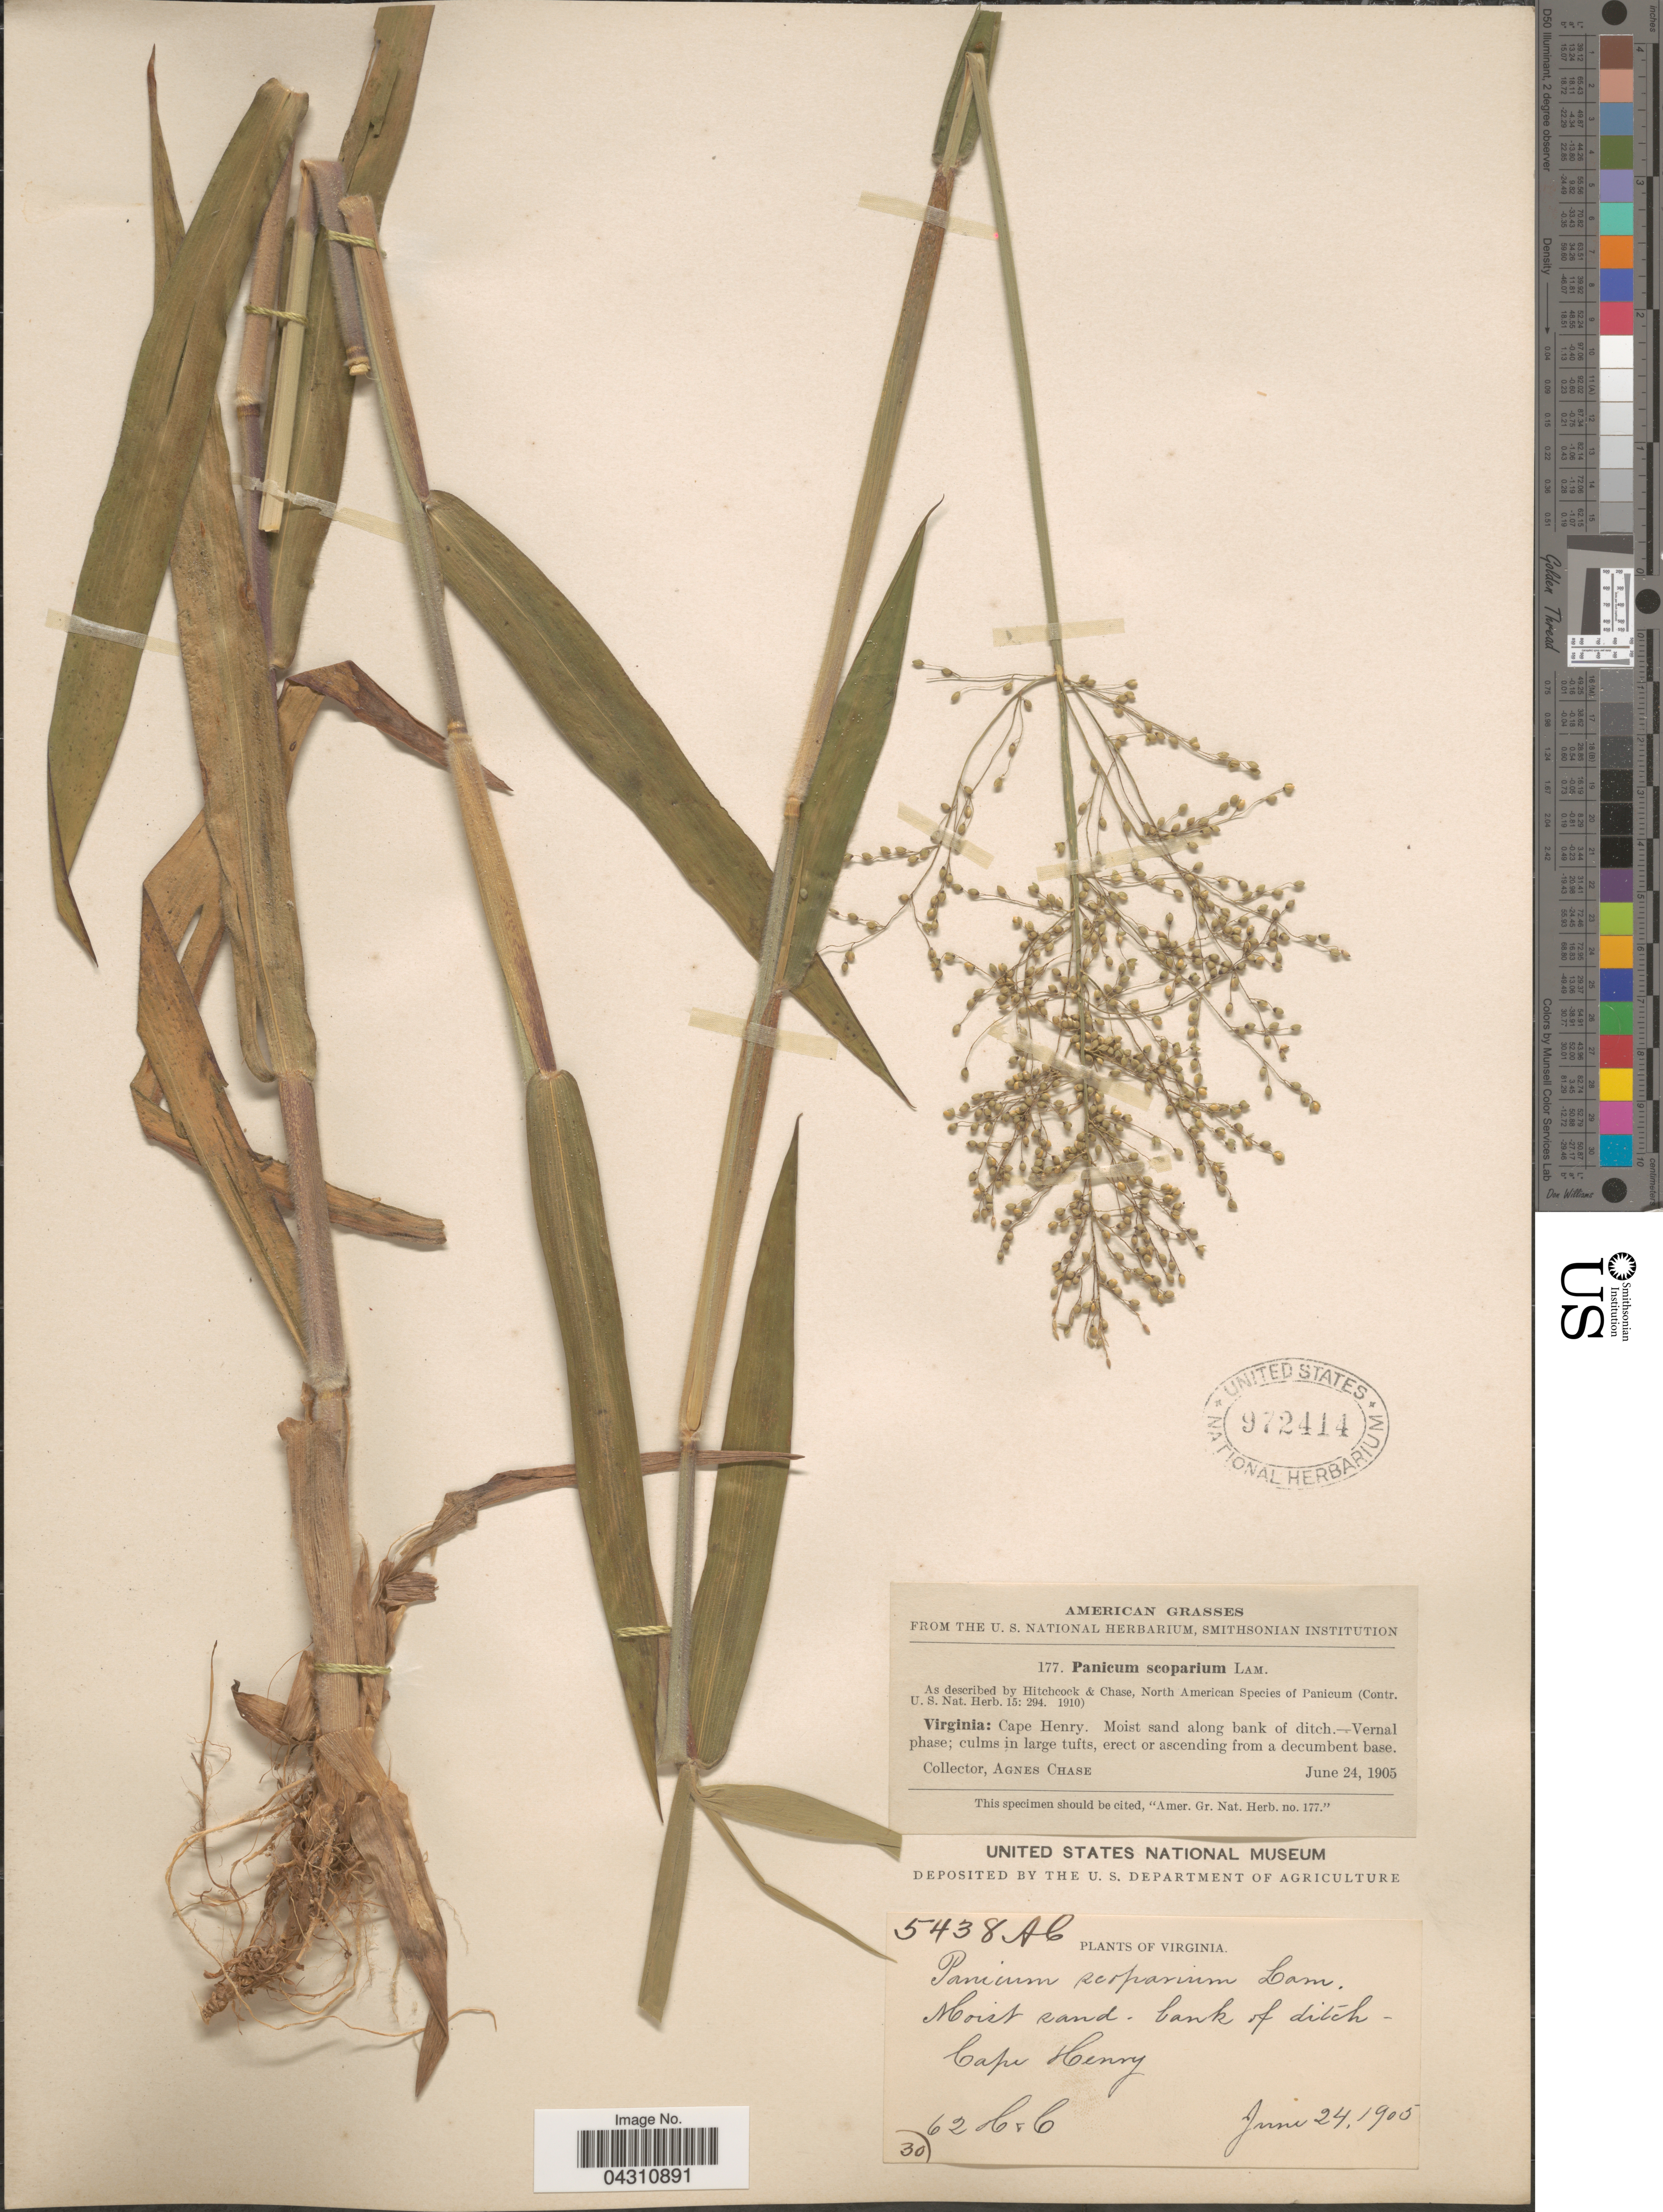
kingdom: Plantae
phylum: Tracheophyta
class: Liliopsida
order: Poales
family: Poaceae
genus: Dichanthelium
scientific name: Dichanthelium scoparium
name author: (Lam.) Gould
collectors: A. Chase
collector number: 5438/62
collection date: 1905-06-24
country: United States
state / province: Virginia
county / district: City of Virginia Beach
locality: Cape Henry. Moist sand along bank of ditch.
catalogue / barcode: US 972414